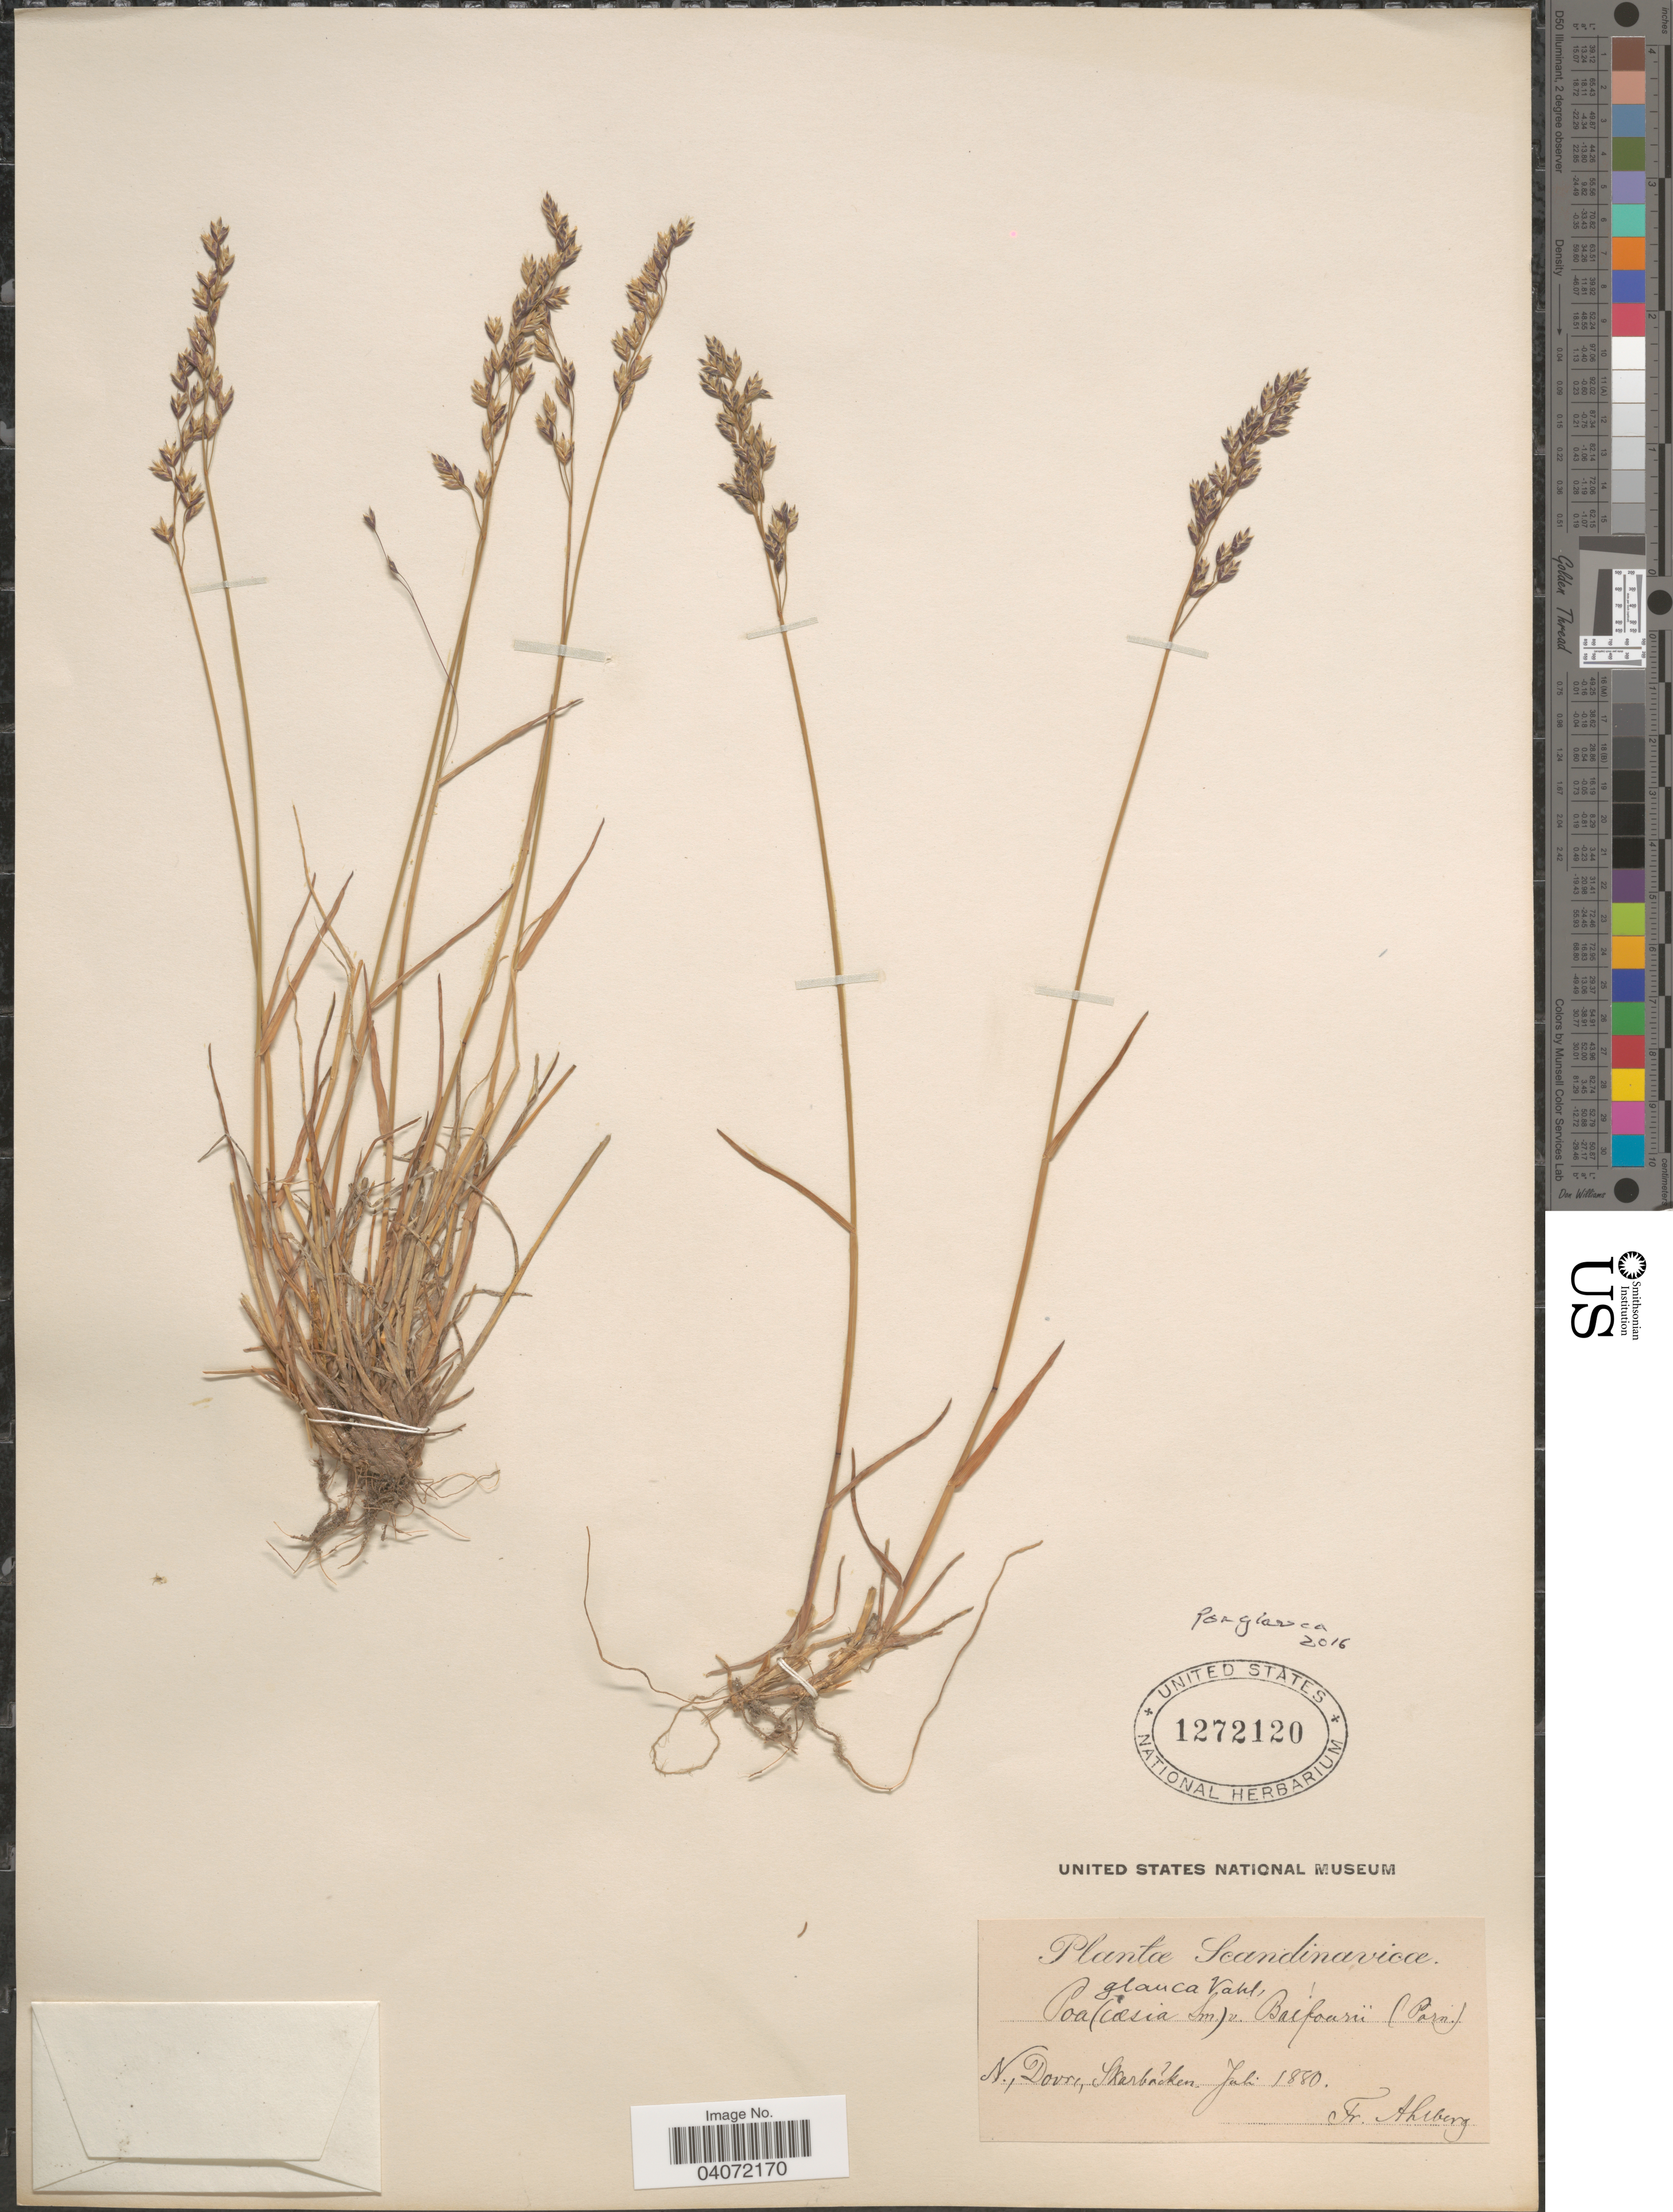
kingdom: Plantae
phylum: Tracheophyta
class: Liliopsida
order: Poales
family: Poaceae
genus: Poa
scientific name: Poa glauca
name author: Vahl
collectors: F. Ahlberg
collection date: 1880-07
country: Norway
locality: Scandinavicæ. N., Dovre, Skarbacken.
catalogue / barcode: US 1272120